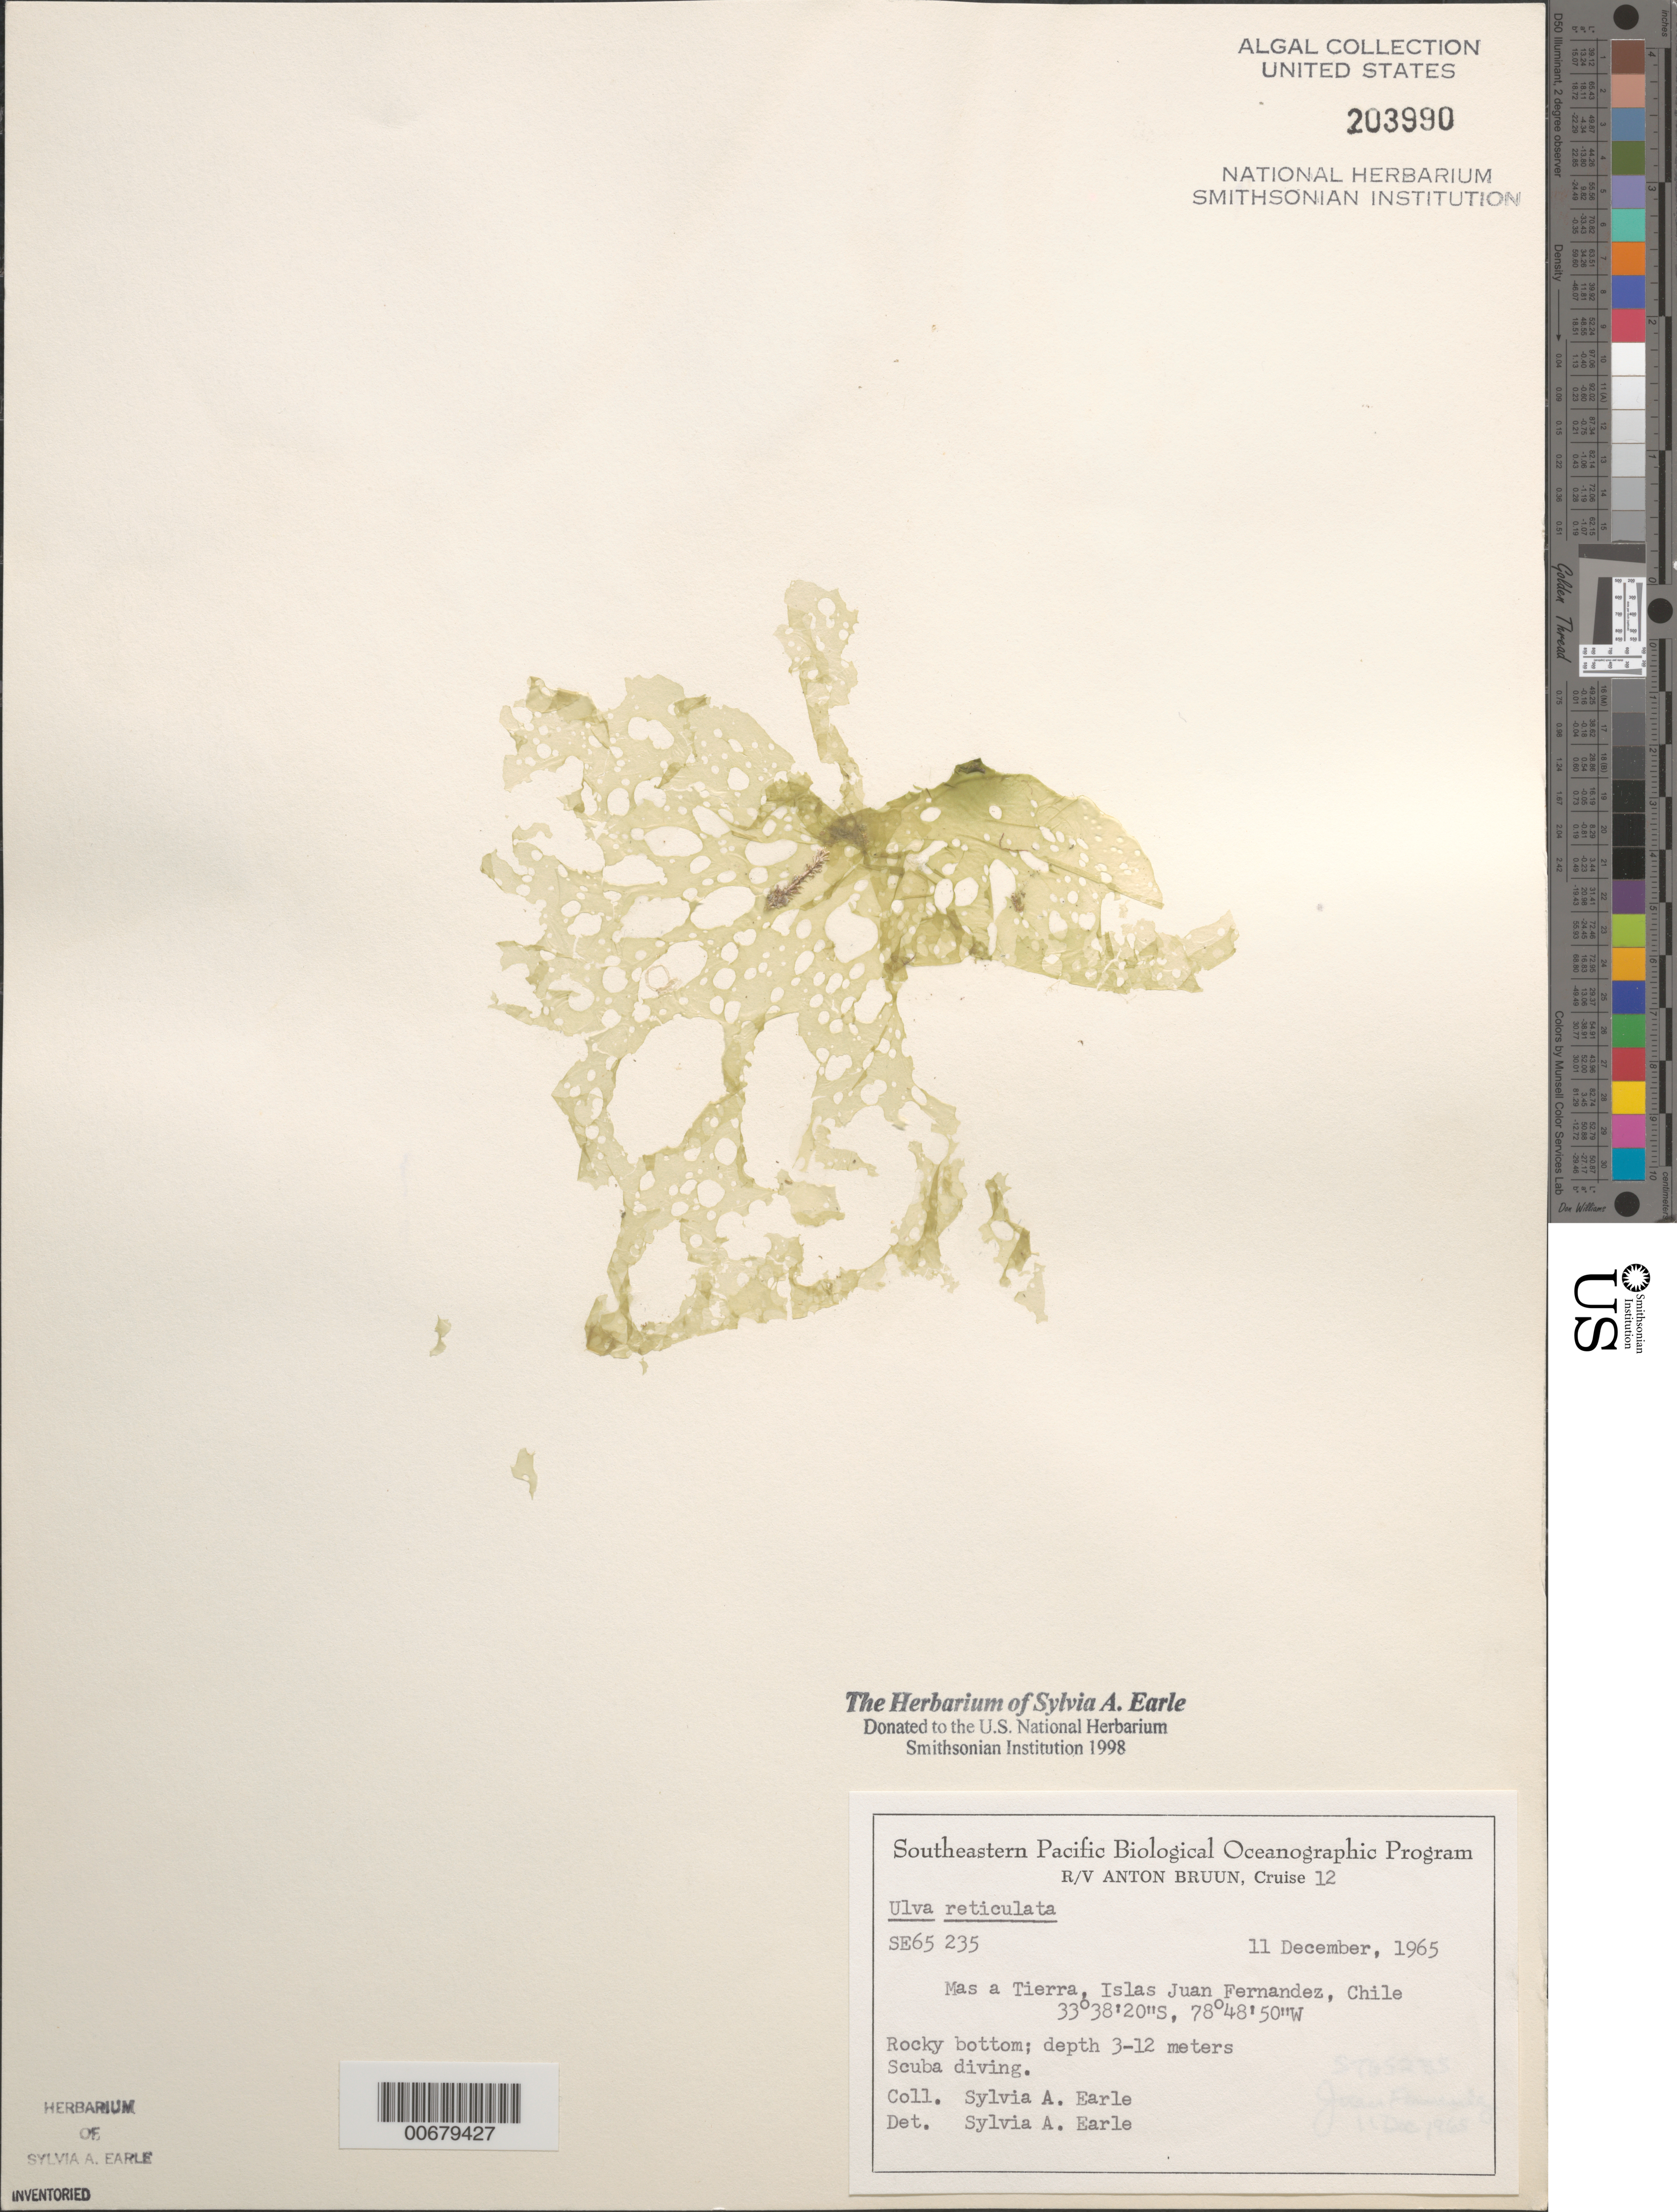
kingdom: Plantae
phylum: Chlorophyta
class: Ulvophyceae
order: Ulvales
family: Ulvaceae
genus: Ulva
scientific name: Ulva reticulata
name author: Forssk.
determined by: Earle, S. A.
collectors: S. A. Earle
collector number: SE 65235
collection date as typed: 11 Dec 1965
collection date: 1965-12-11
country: Chile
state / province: Valparaíso (V)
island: Isla Más a Tierra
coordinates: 33 38' 20" S, 78 48' 50" W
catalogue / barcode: US 203990